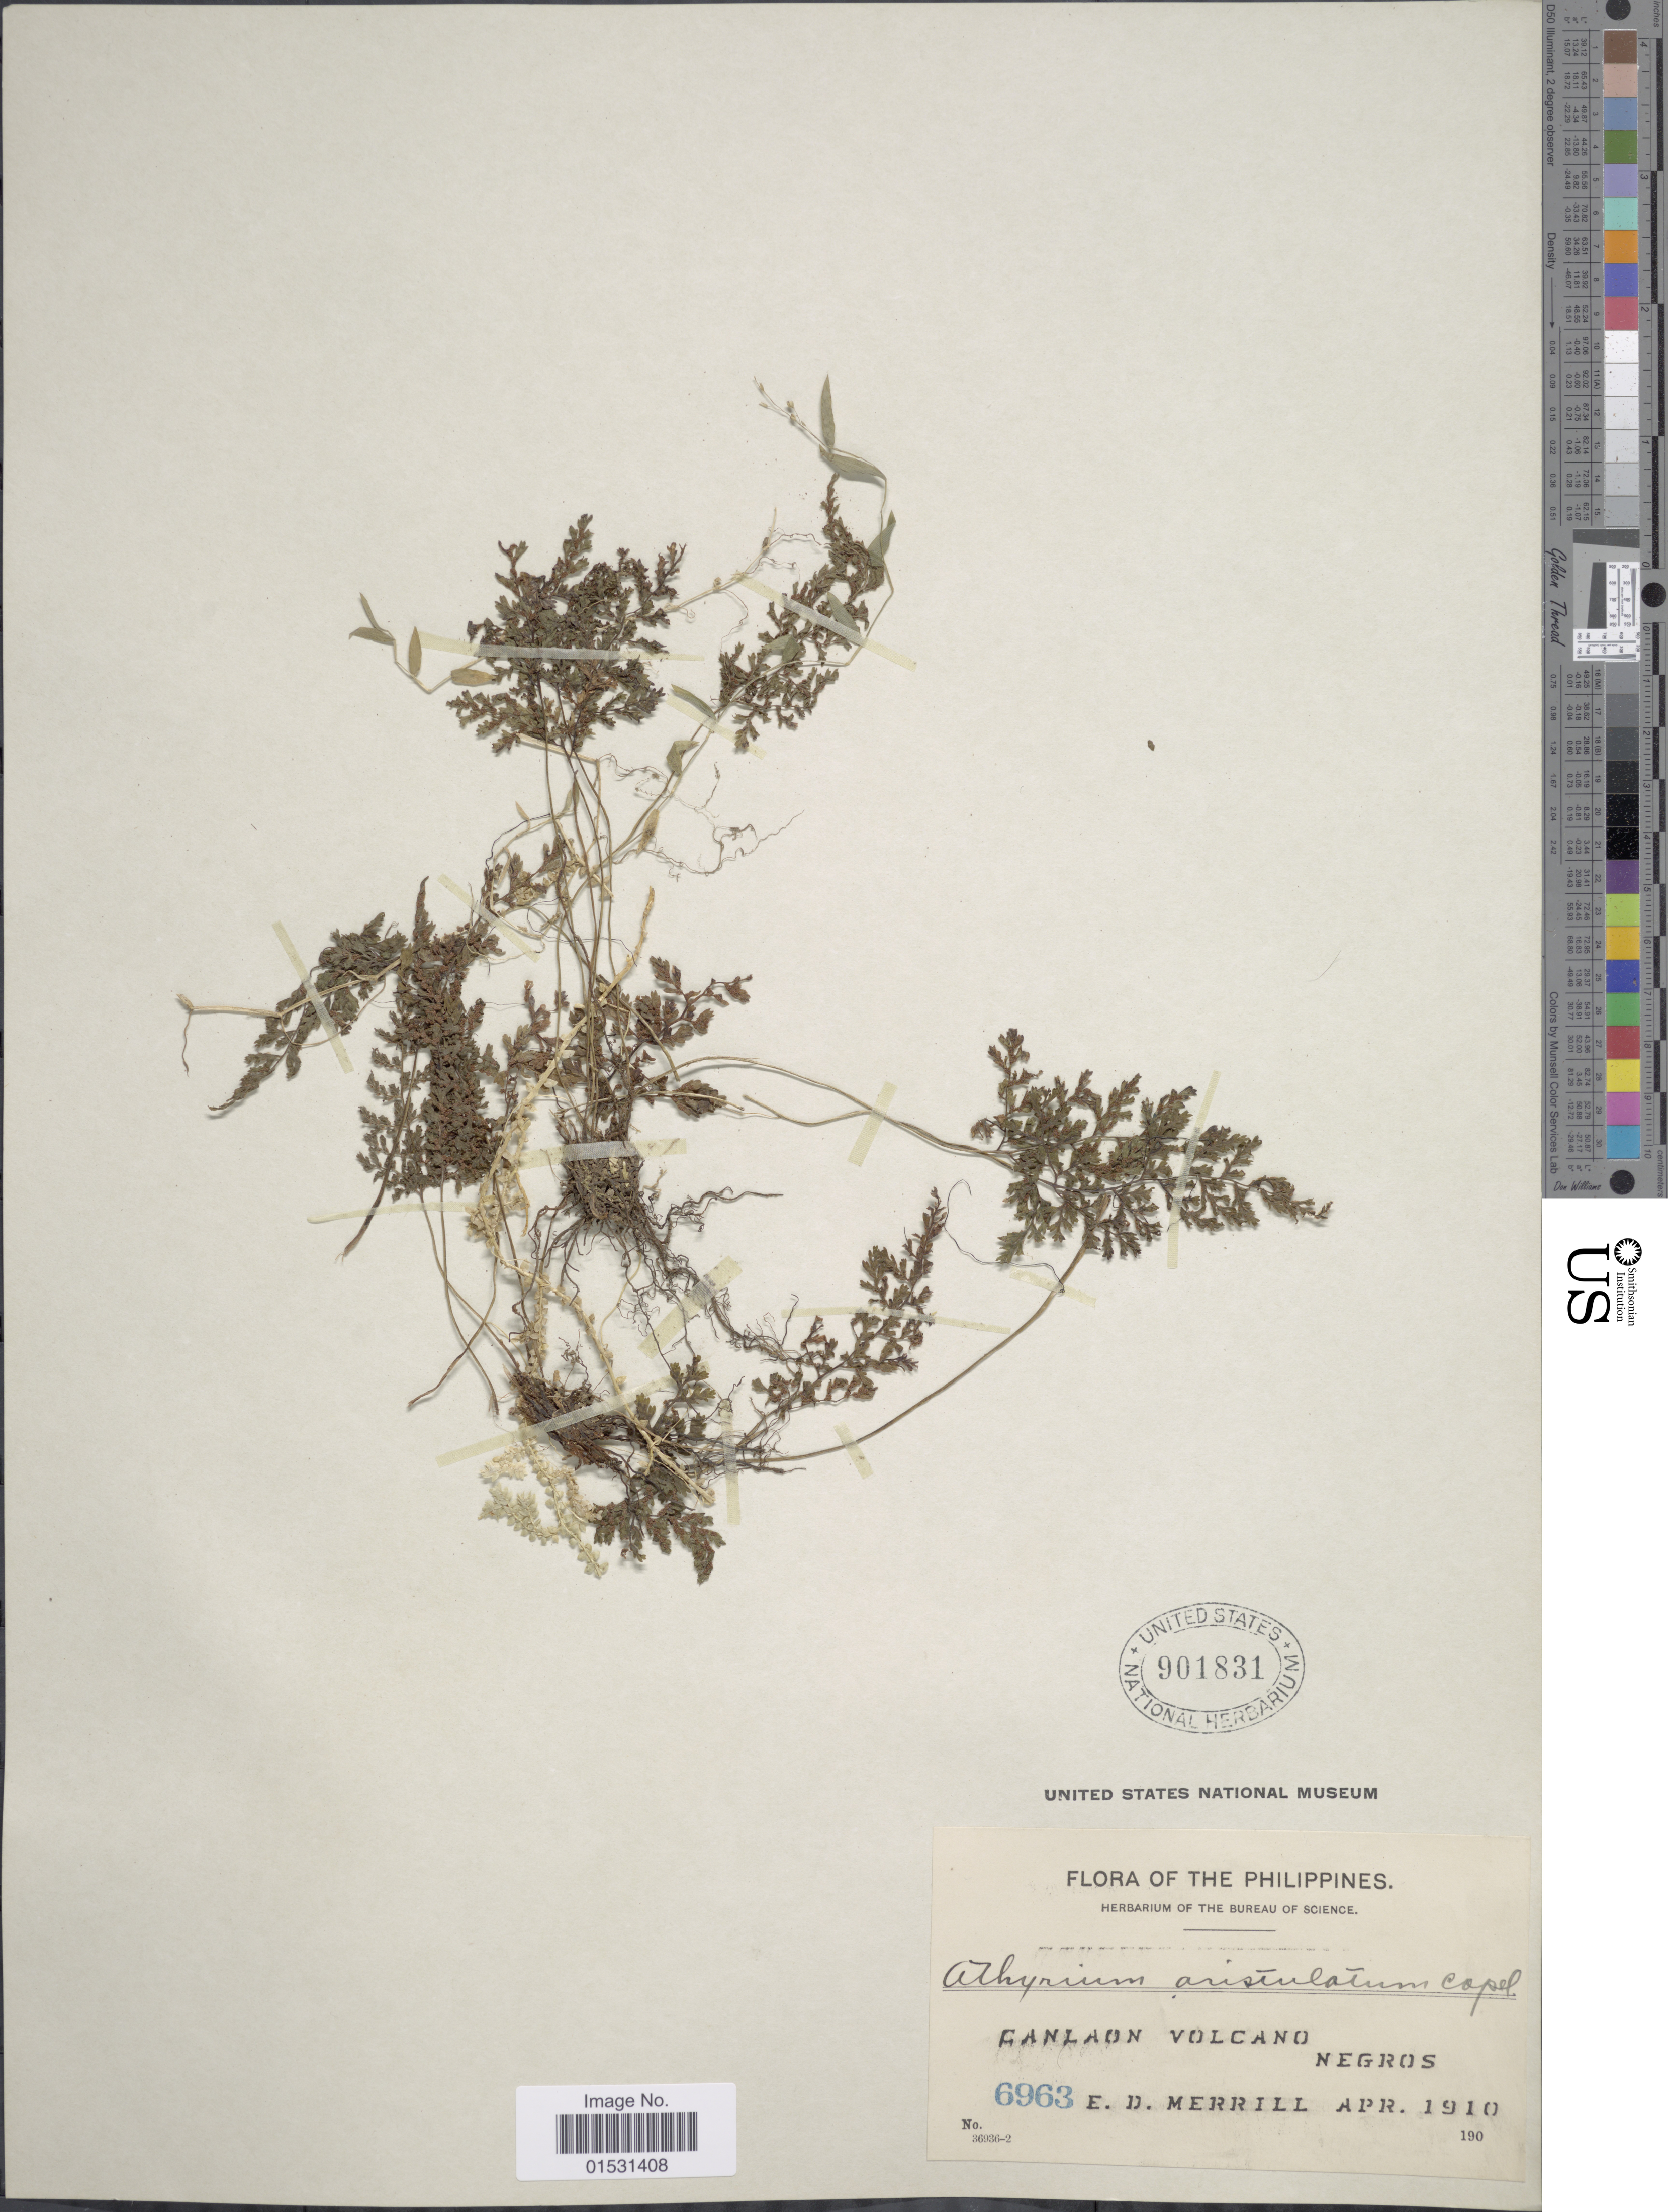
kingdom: Plantae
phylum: Tracheophyta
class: Polypodiopsida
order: Polypodiales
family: Athyriaceae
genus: Athyrium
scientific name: Athyrium aristulatum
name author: Copel.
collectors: E. D. Merrill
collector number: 6963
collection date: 1910-04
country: Philippines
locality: Canlaon Volcano. Negros.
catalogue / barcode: US 901831